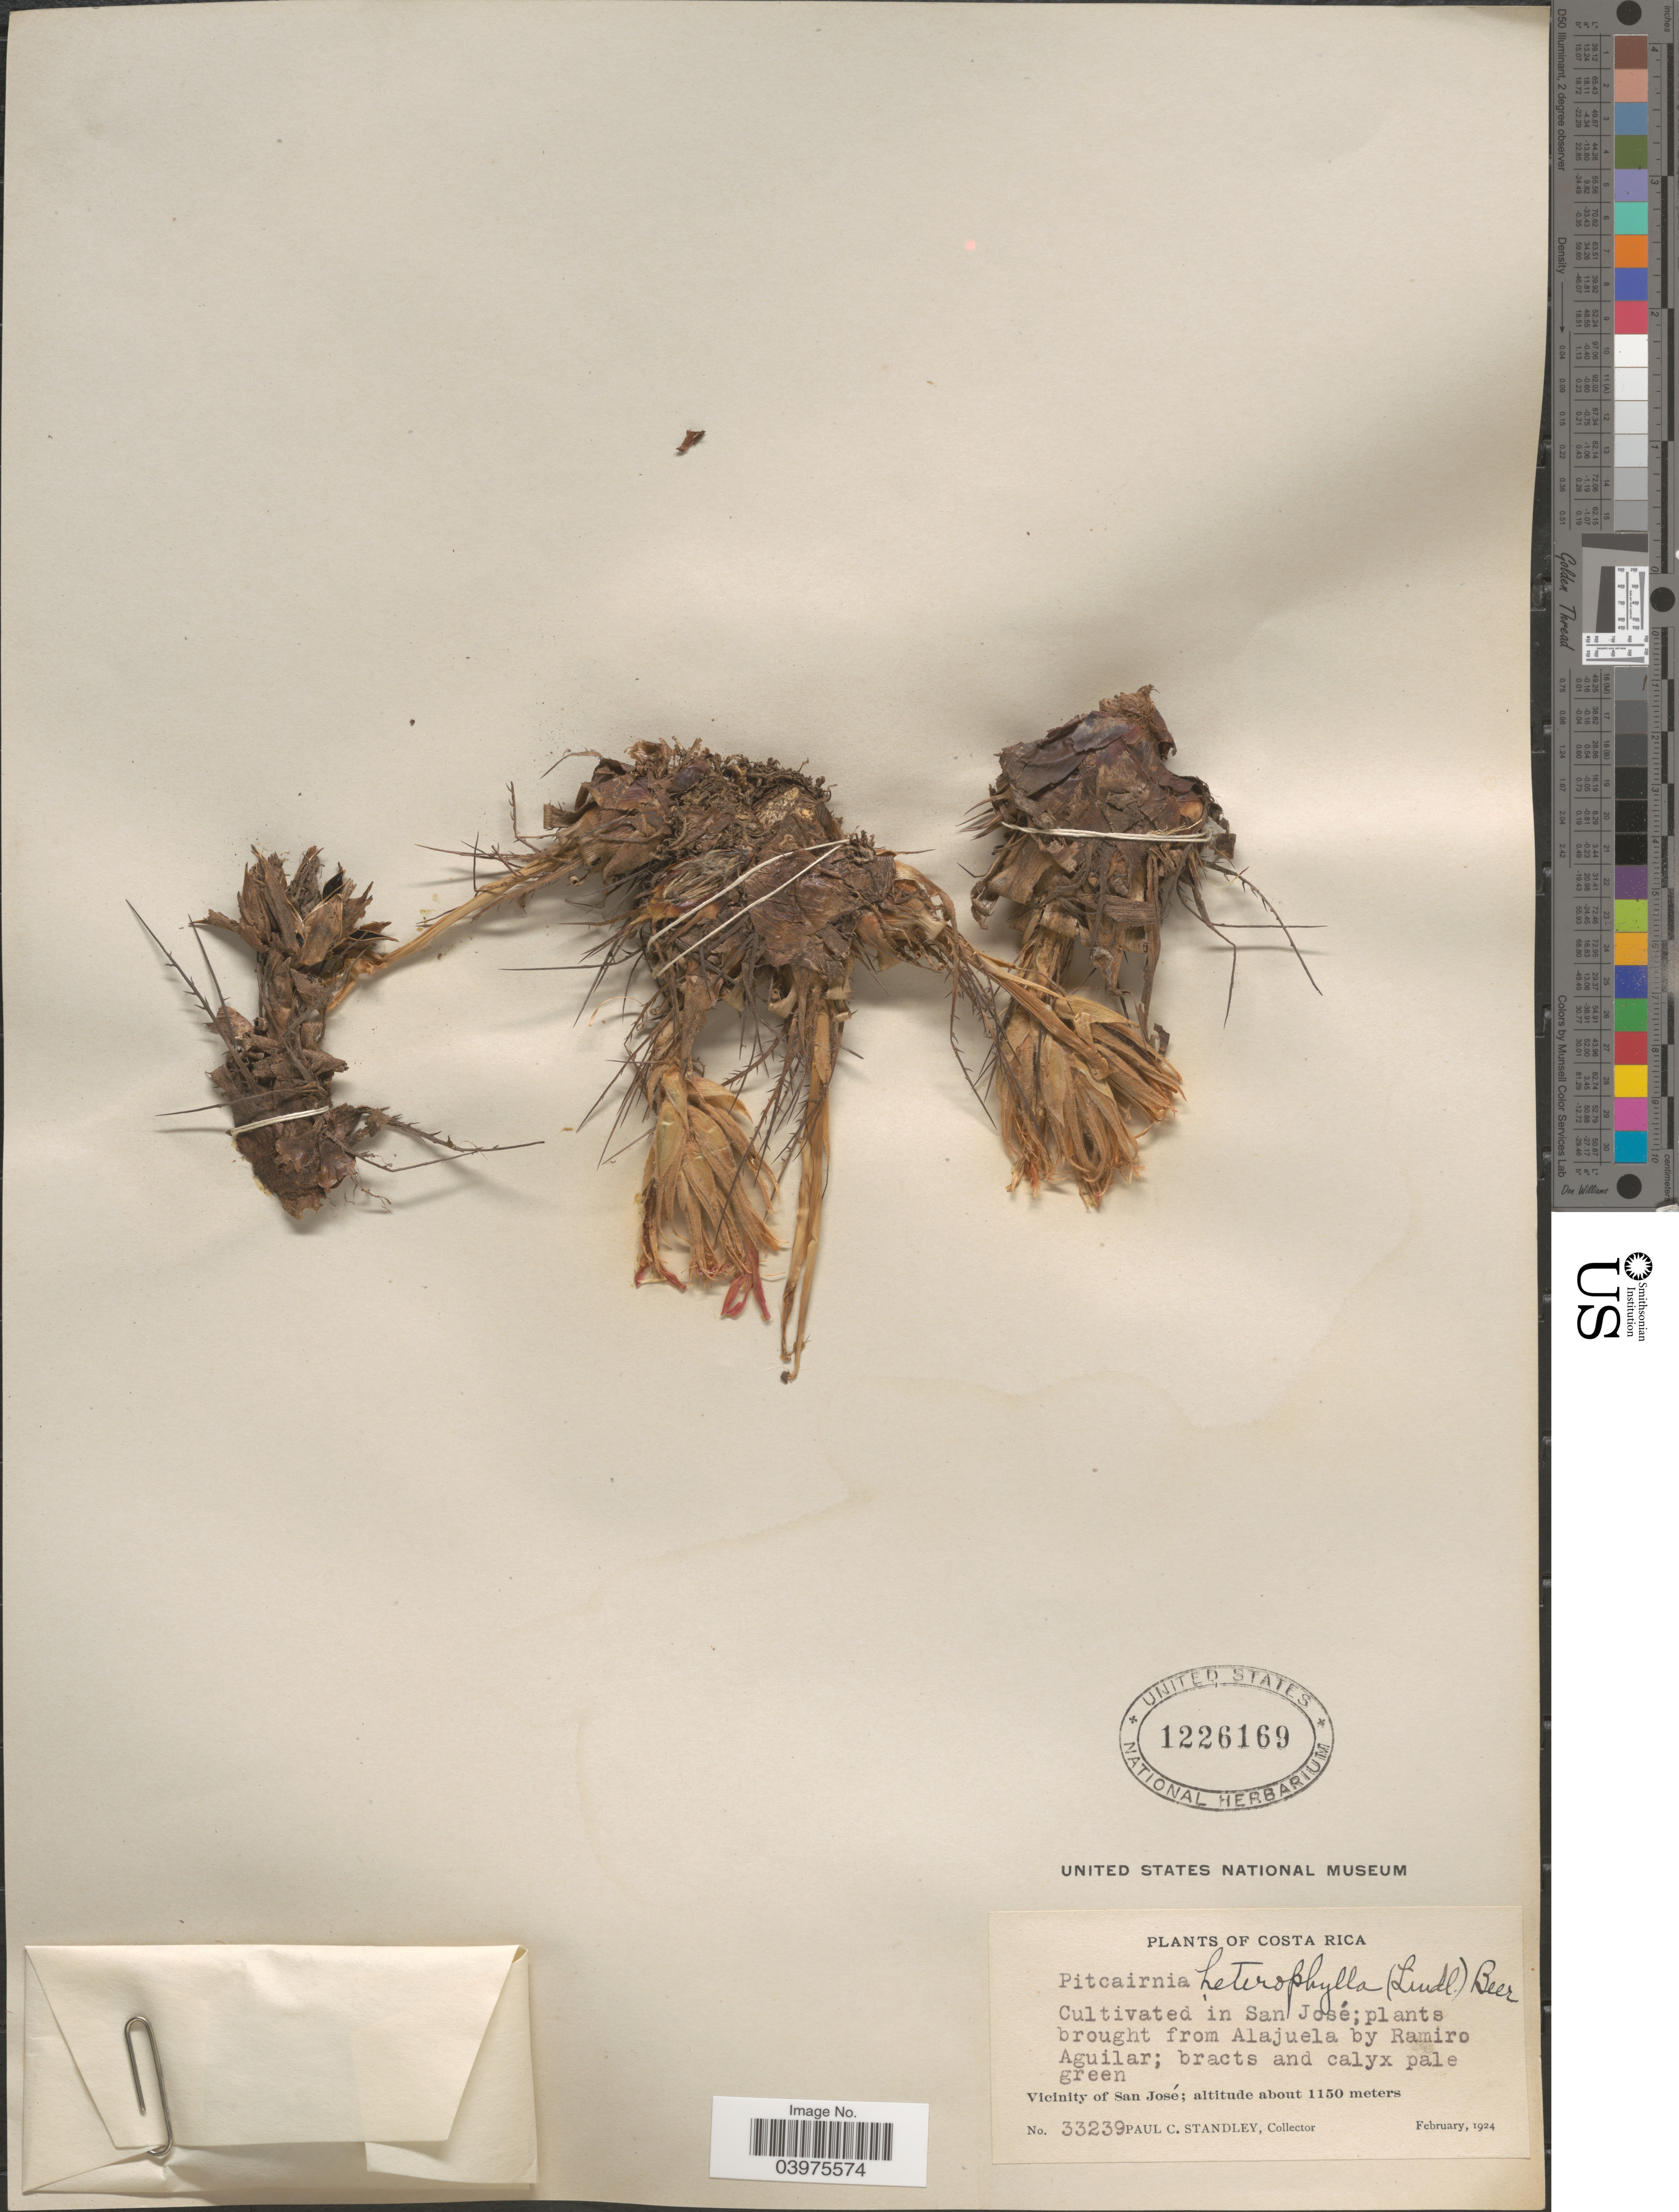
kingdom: Plantae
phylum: Tracheophyta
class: Liliopsida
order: Poales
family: Bromeliaceae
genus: Pitcairnia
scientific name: Pitcairnia heterophylla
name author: (Lindl.) Beer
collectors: P. C. Standley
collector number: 33239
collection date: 1924-02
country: Costa Rica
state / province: San José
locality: Cultivated in San José.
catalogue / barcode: US 1226169